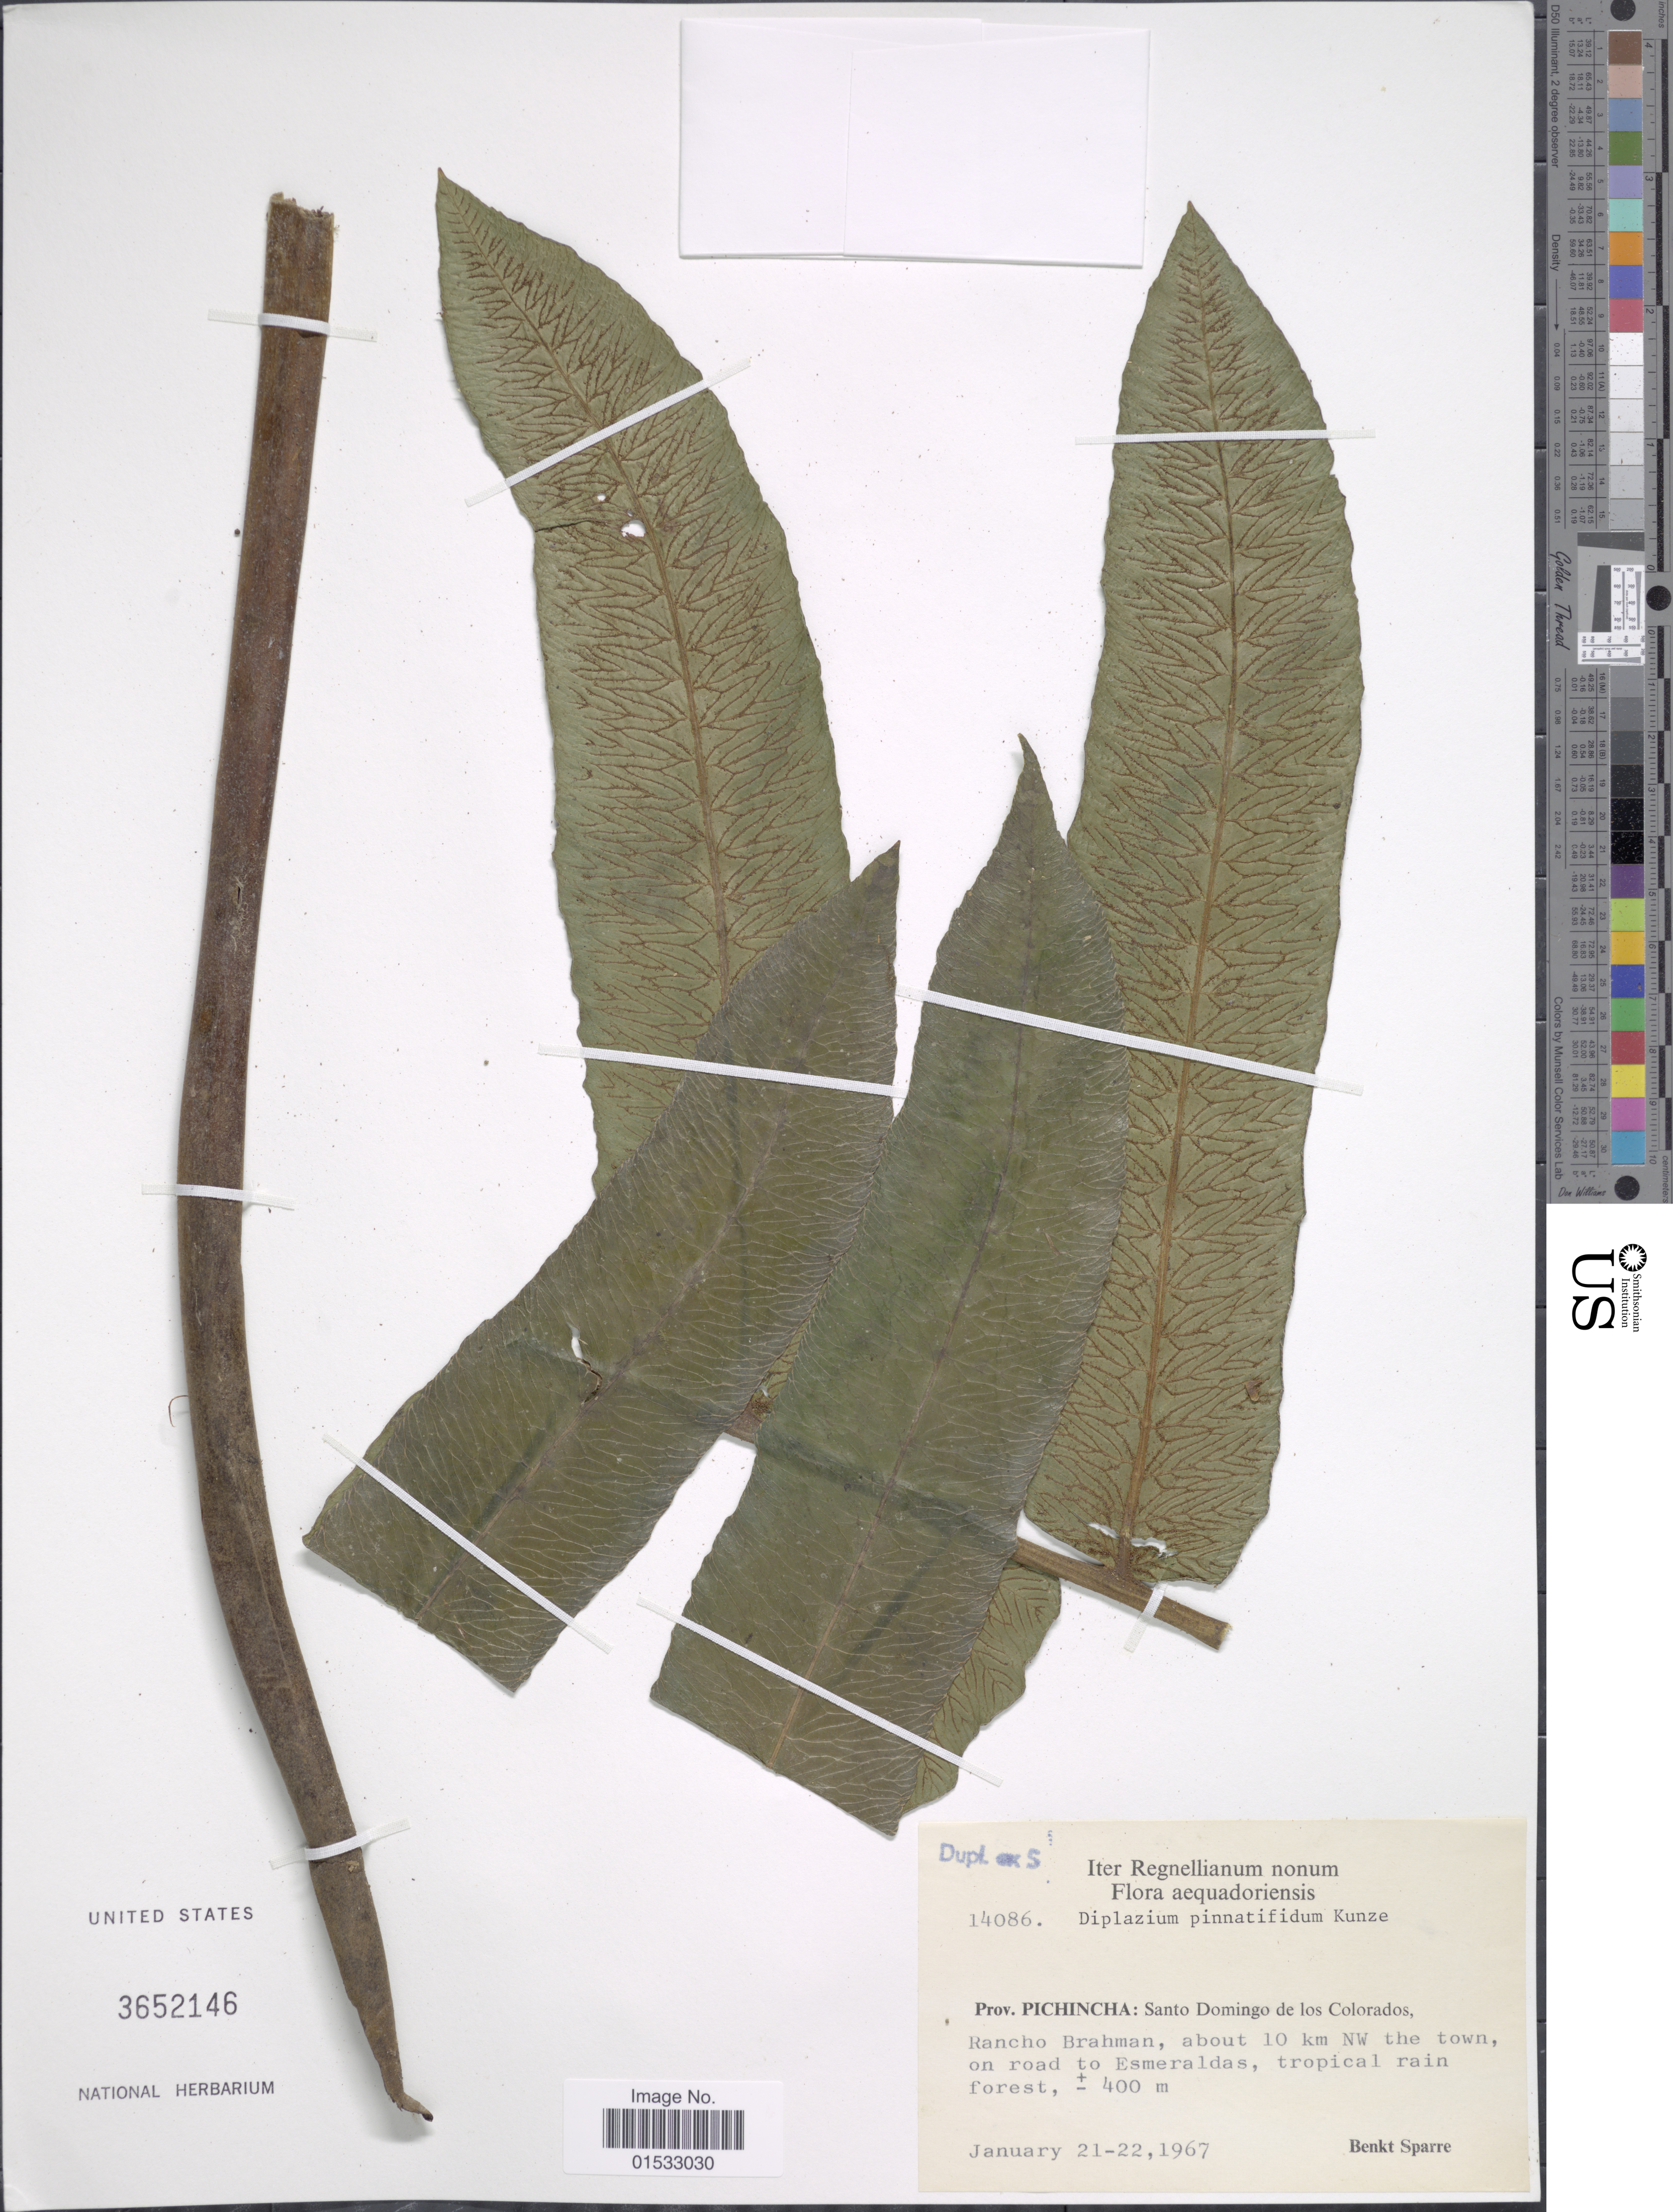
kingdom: Plantae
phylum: Tracheophyta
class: Polypodiopsida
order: Polypodiales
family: Athyriaceae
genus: Diplazium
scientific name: Diplazium pinnatifidum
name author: Kunze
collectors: B. Sparre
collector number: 14086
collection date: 1967-01-21/1967-01-22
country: Ecuador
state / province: Pichincha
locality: Santo Domingo de los Colorados, Racho Brahman, about 10 km NW the town, on road to Esmeraldas, tropical rain forest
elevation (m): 400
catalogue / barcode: US 3652146